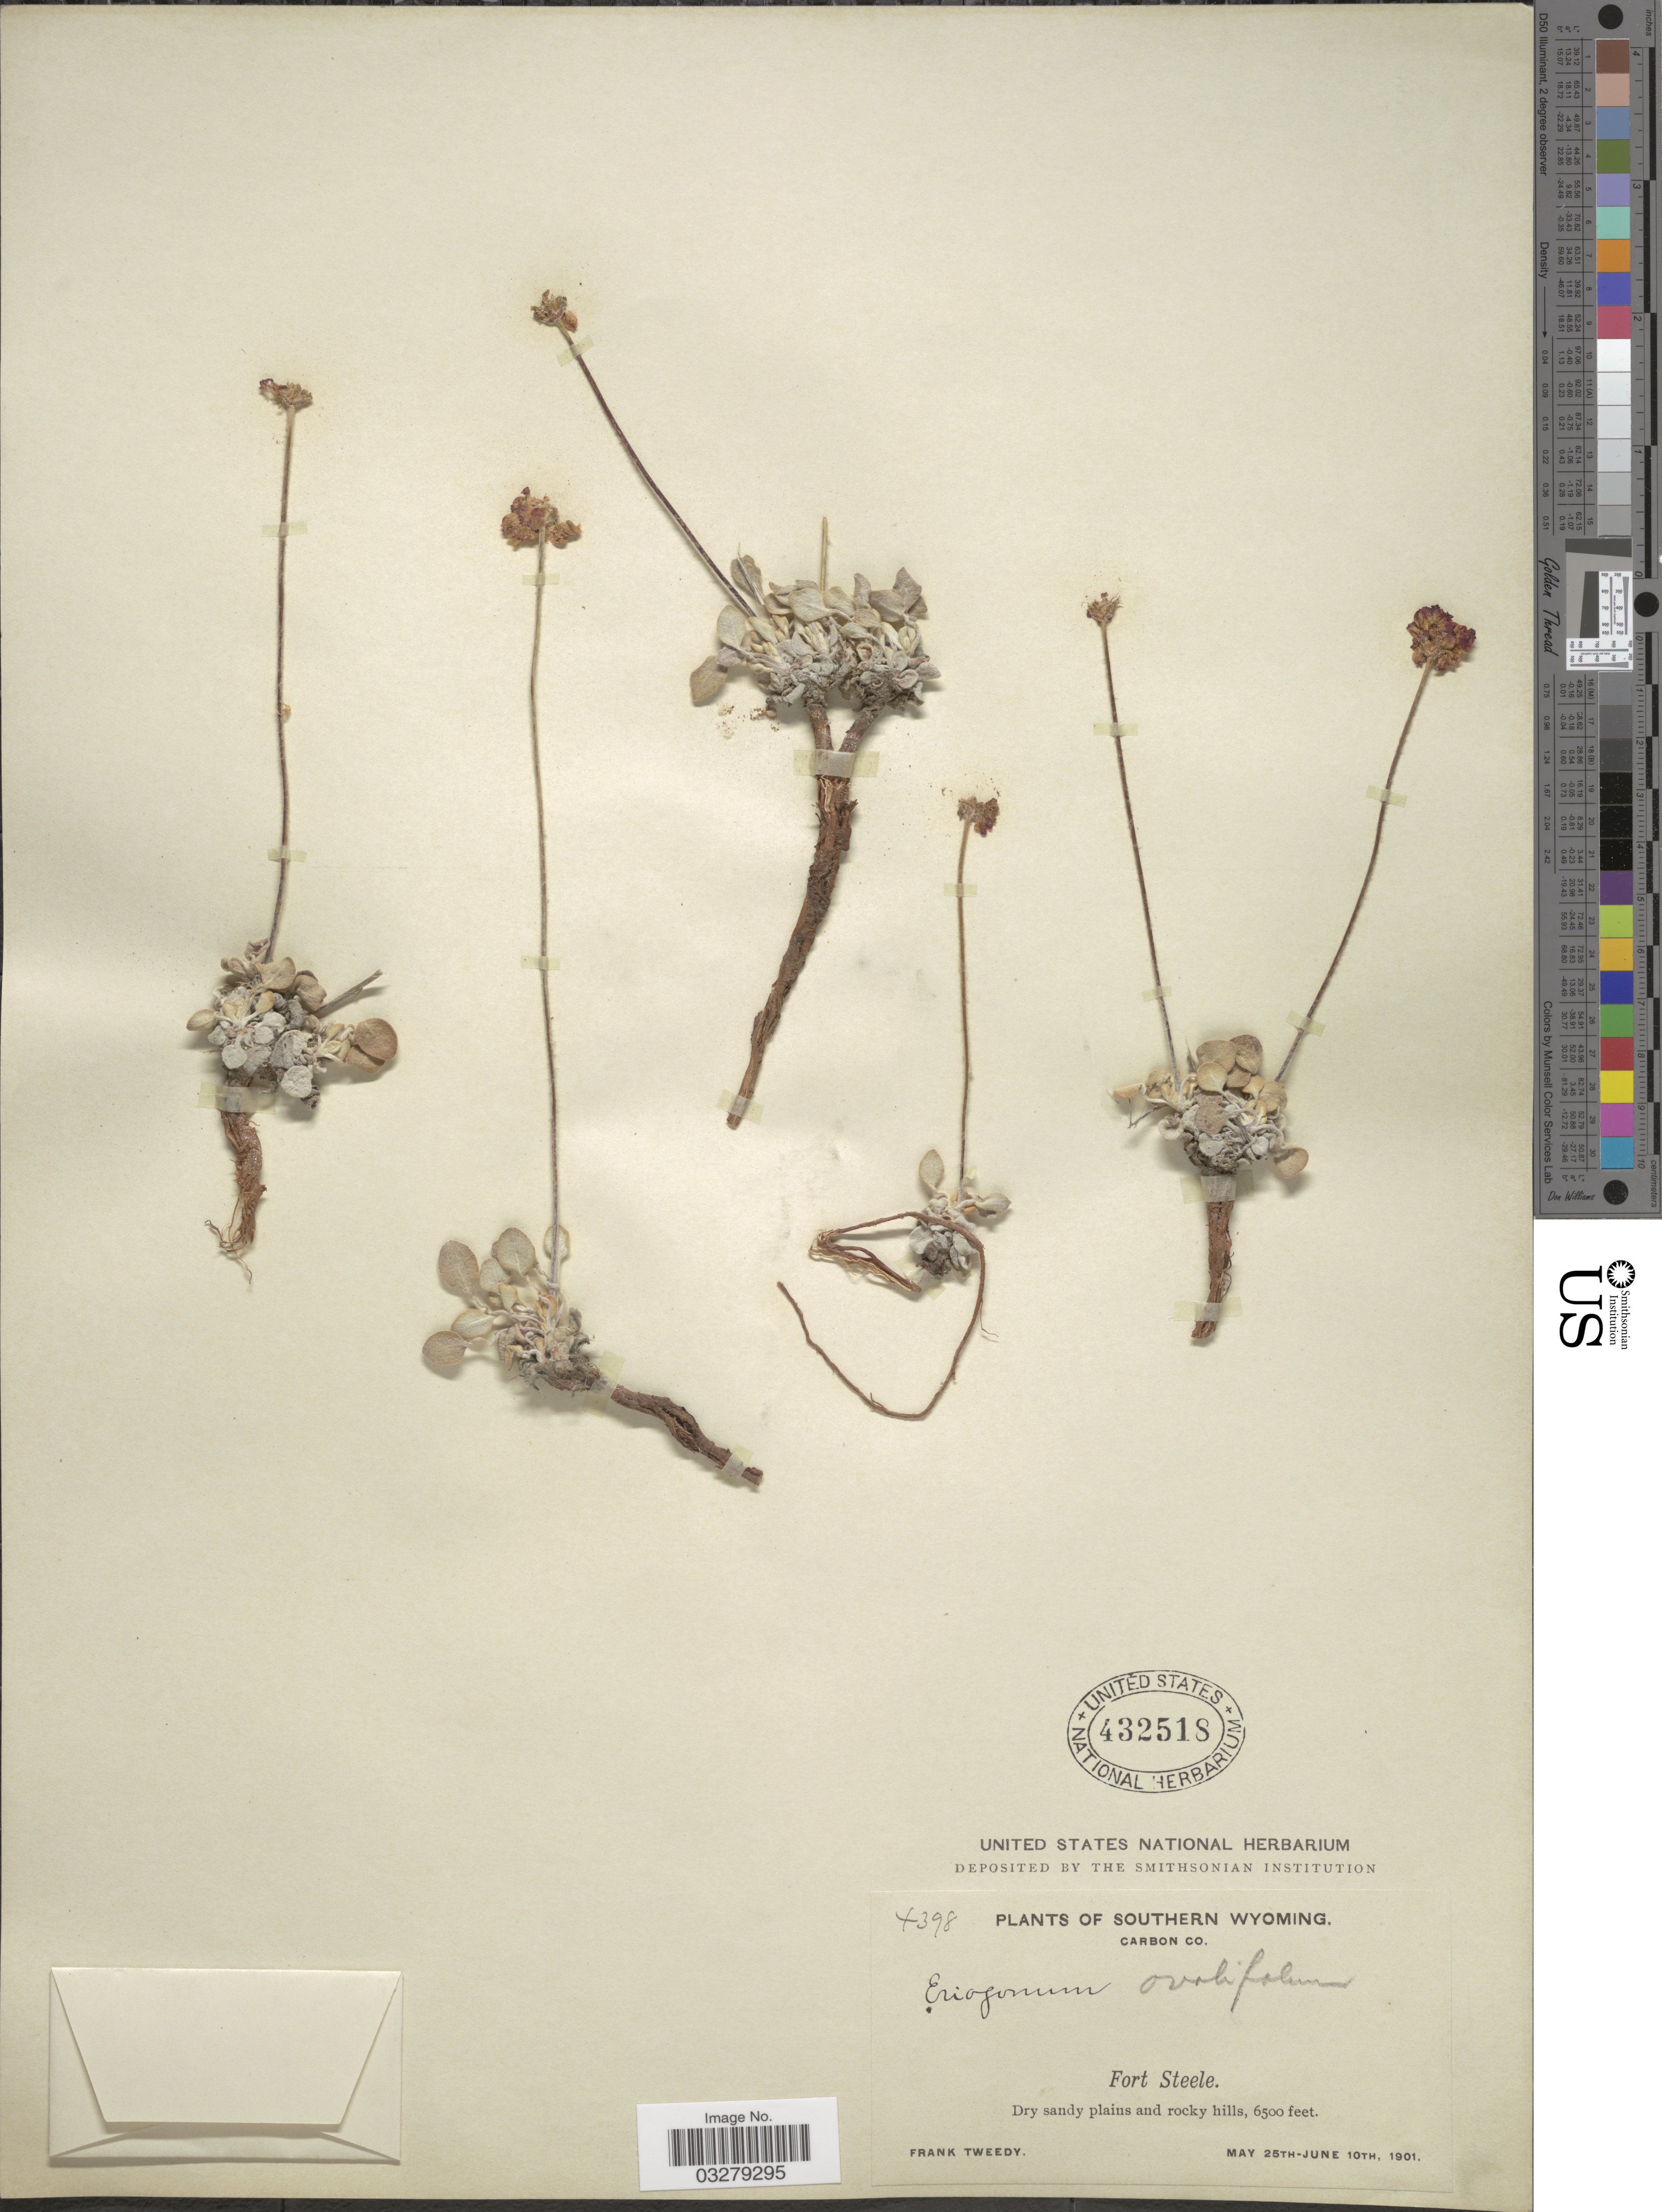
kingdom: Plantae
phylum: Tracheophyta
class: Magnoliopsida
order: Caryophyllales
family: Polygonaceae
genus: Eriogonum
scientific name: Eriogonum ovalifolium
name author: Nutt.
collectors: F. Tweedy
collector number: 4398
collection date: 1901-05-25/1901-06-10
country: United States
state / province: Wyoming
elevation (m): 1981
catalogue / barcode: US 432518